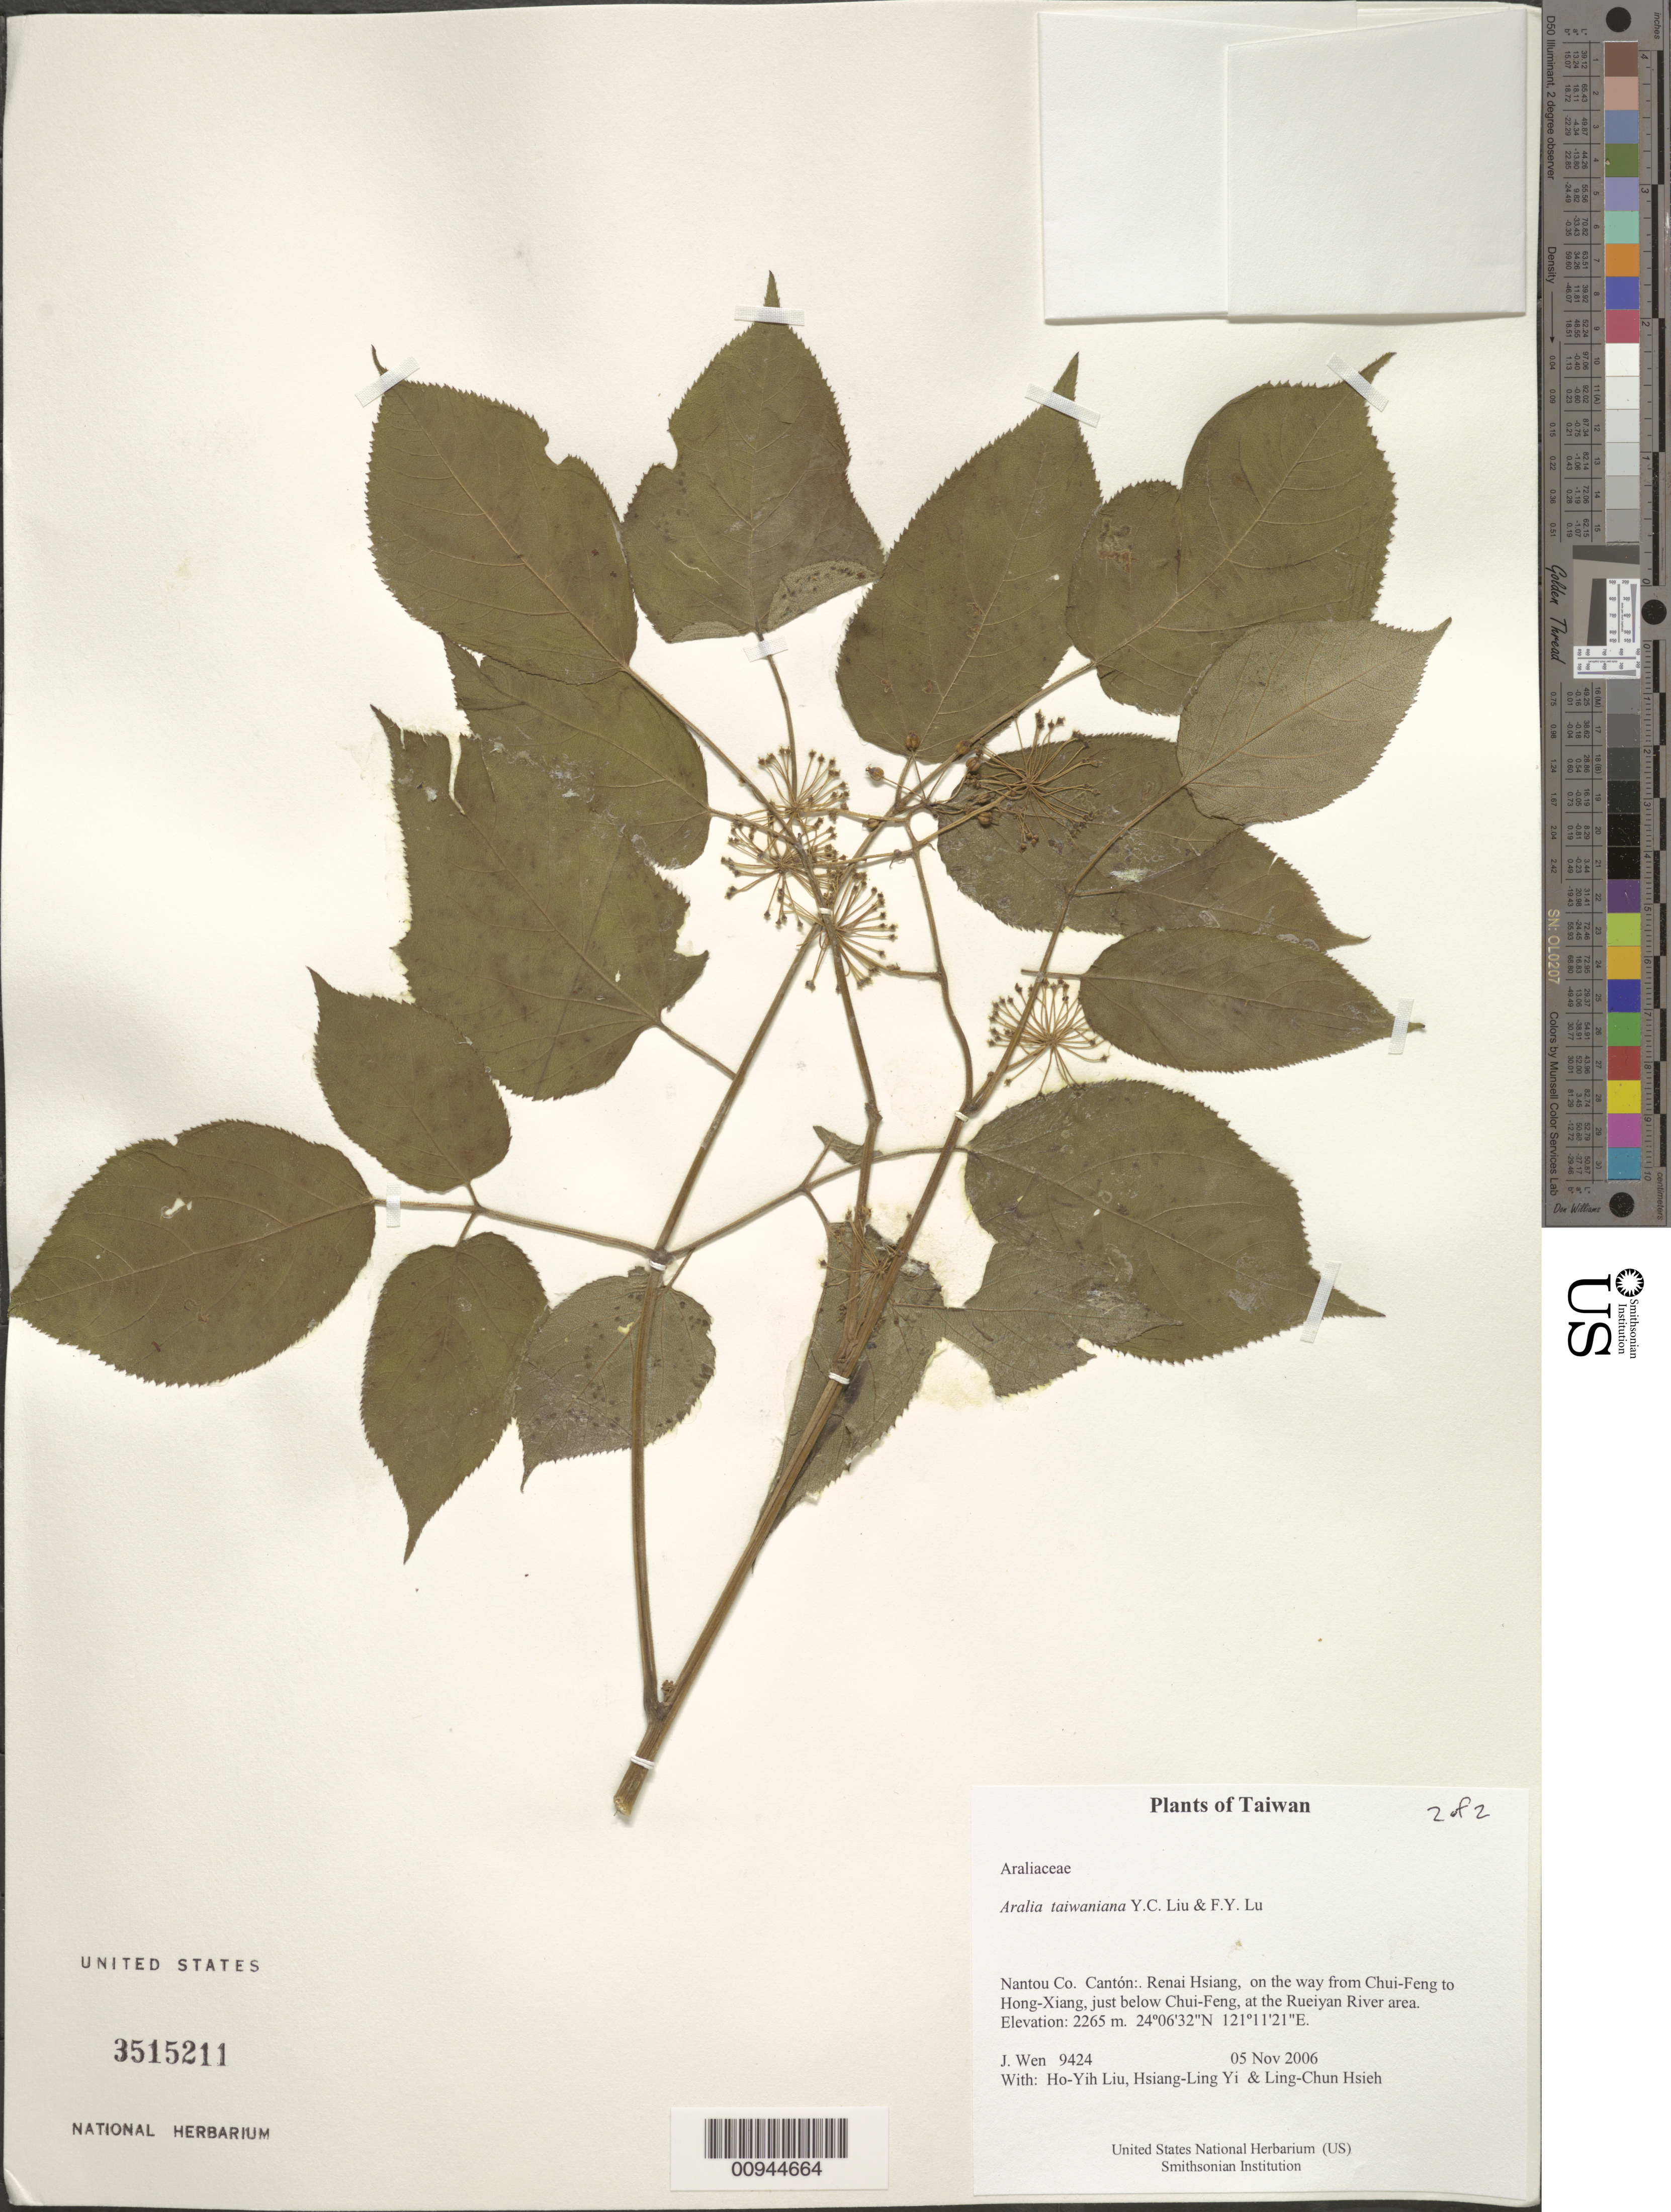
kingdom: Plantae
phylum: Tracheophyta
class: Magnoliopsida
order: Apiales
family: Araliaceae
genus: Aralia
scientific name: Aralia taiwaniana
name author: Y.C. Liu & F.Y. Liu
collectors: J. Wen, H. Liu, H. l. Yi & L. Hsieh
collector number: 9424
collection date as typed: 05 Nov 2006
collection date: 2006-11-05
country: Taiwan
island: Taiwan [Formosa]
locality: Renai Hsiang, on the way from Chui-Feng to Hong-Xiang, just below Chui-Feng, at the Rueiyan River area.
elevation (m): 2265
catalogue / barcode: US 3515211